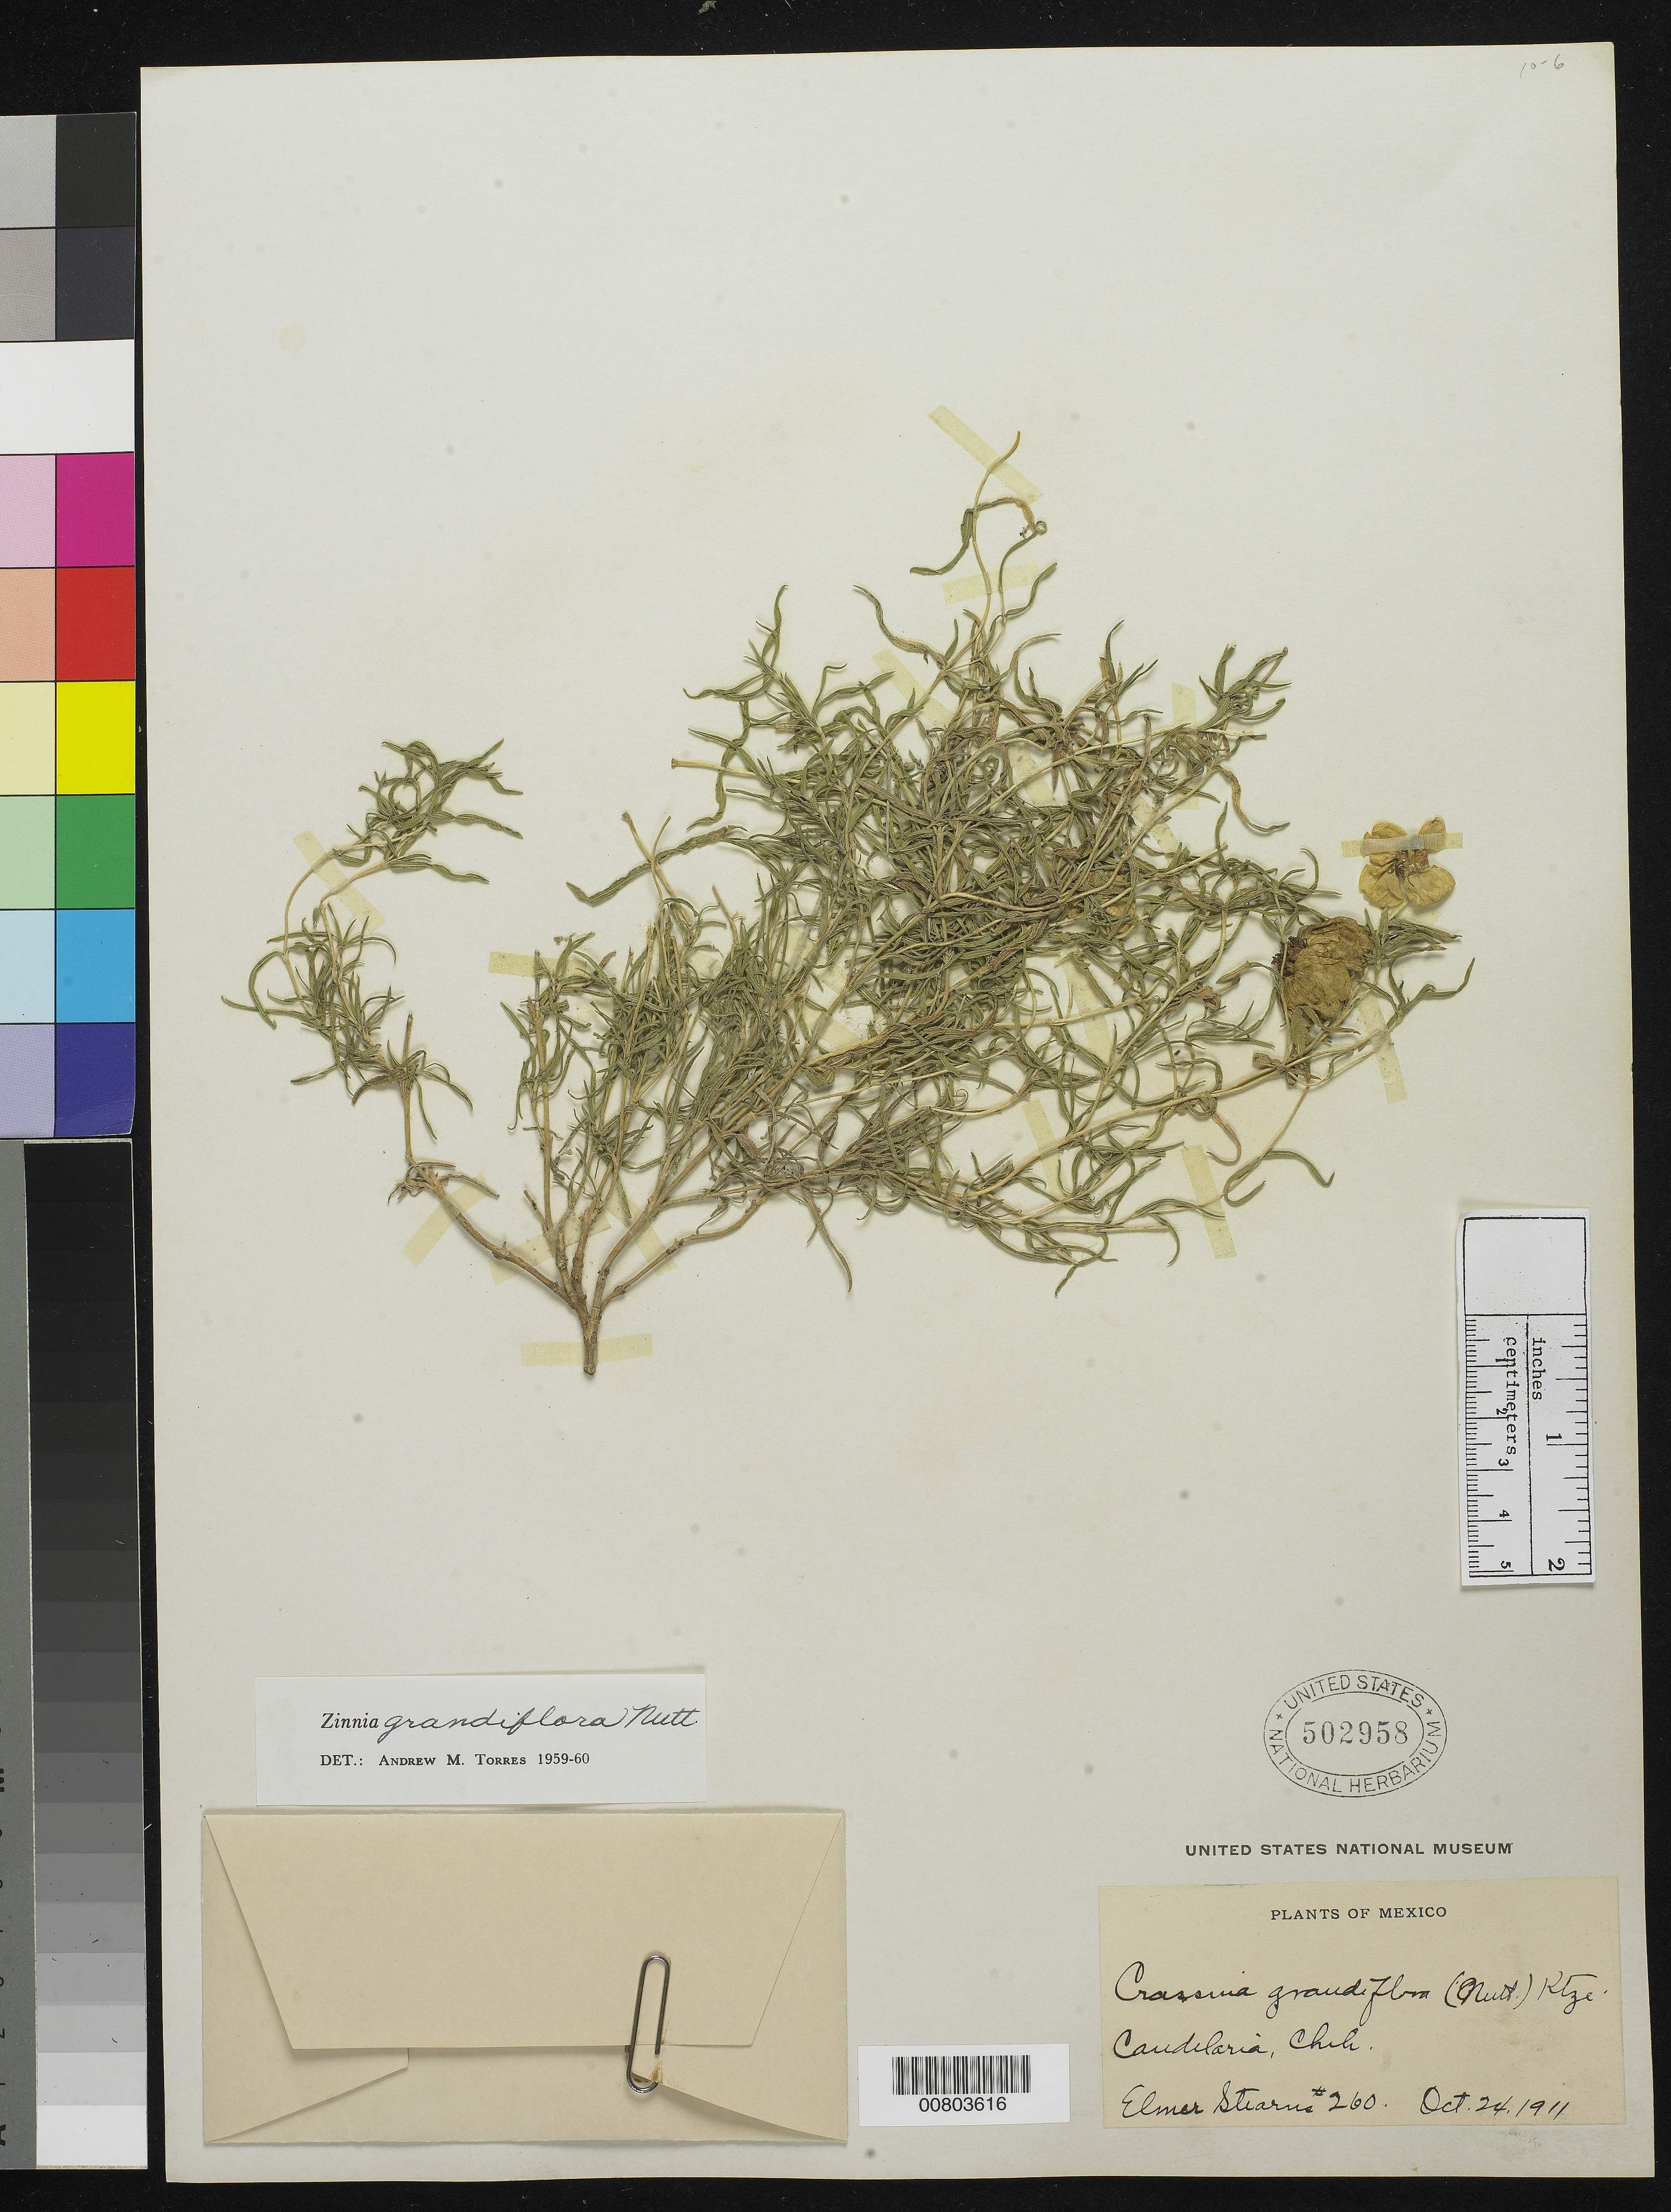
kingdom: Plantae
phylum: Tracheophyta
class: Magnoliopsida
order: Asterales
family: Asteraceae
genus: Zinnia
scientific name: Zinnia grandiflora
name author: Nutt.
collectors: E. Stearns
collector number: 260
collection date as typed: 24 Oct 1911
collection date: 1911-10-24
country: Mexico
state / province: Chihuahua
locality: Candelaria, Chihuahua.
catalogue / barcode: US 502958